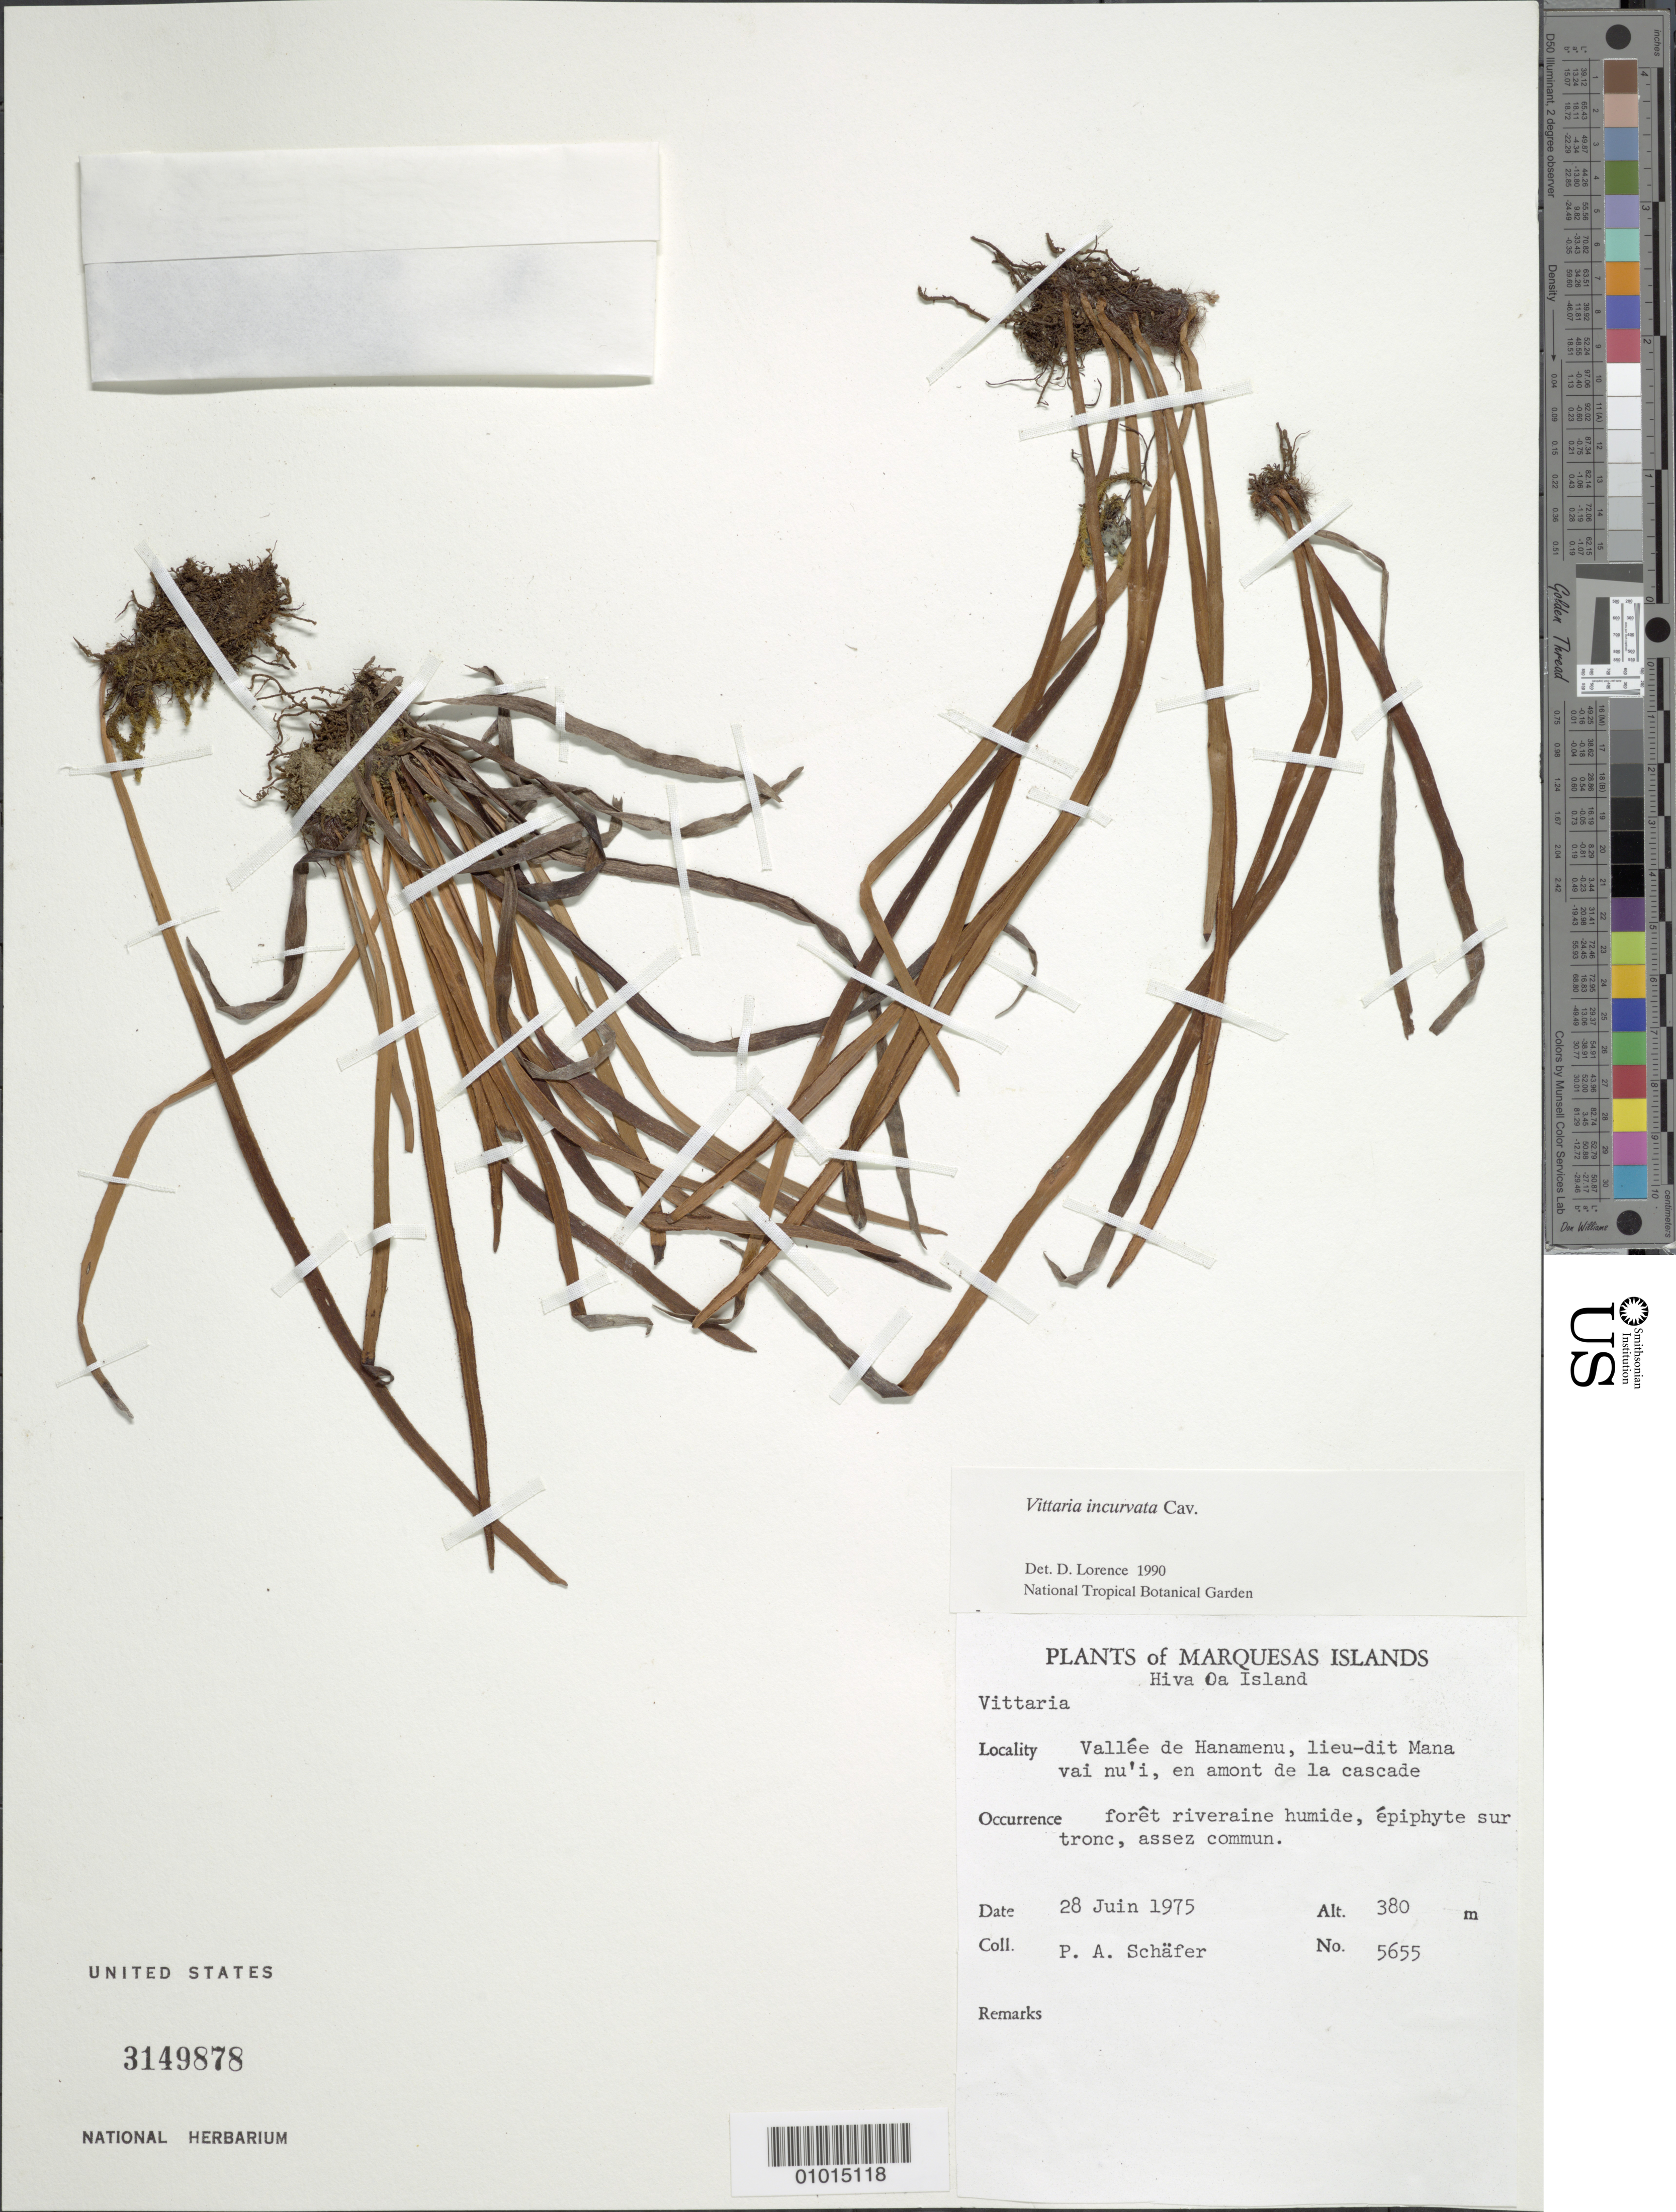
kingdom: Plantae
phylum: Tracheophyta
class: Polypodiopsida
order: Polypodiales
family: Pteridaceae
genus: Haplopteris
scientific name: Haplopteris elongata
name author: (Sw.) Crane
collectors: P. A. Schäfer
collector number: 5655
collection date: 1975-06-28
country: French Polynesia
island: Hiva Oa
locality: Vallée de Hanamenu, lieu-dit Mana vai nu'i, en amont de la cascade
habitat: Forêt riveraine humide, épiphyte sur tronc; assez commun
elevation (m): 380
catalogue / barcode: US 3149878